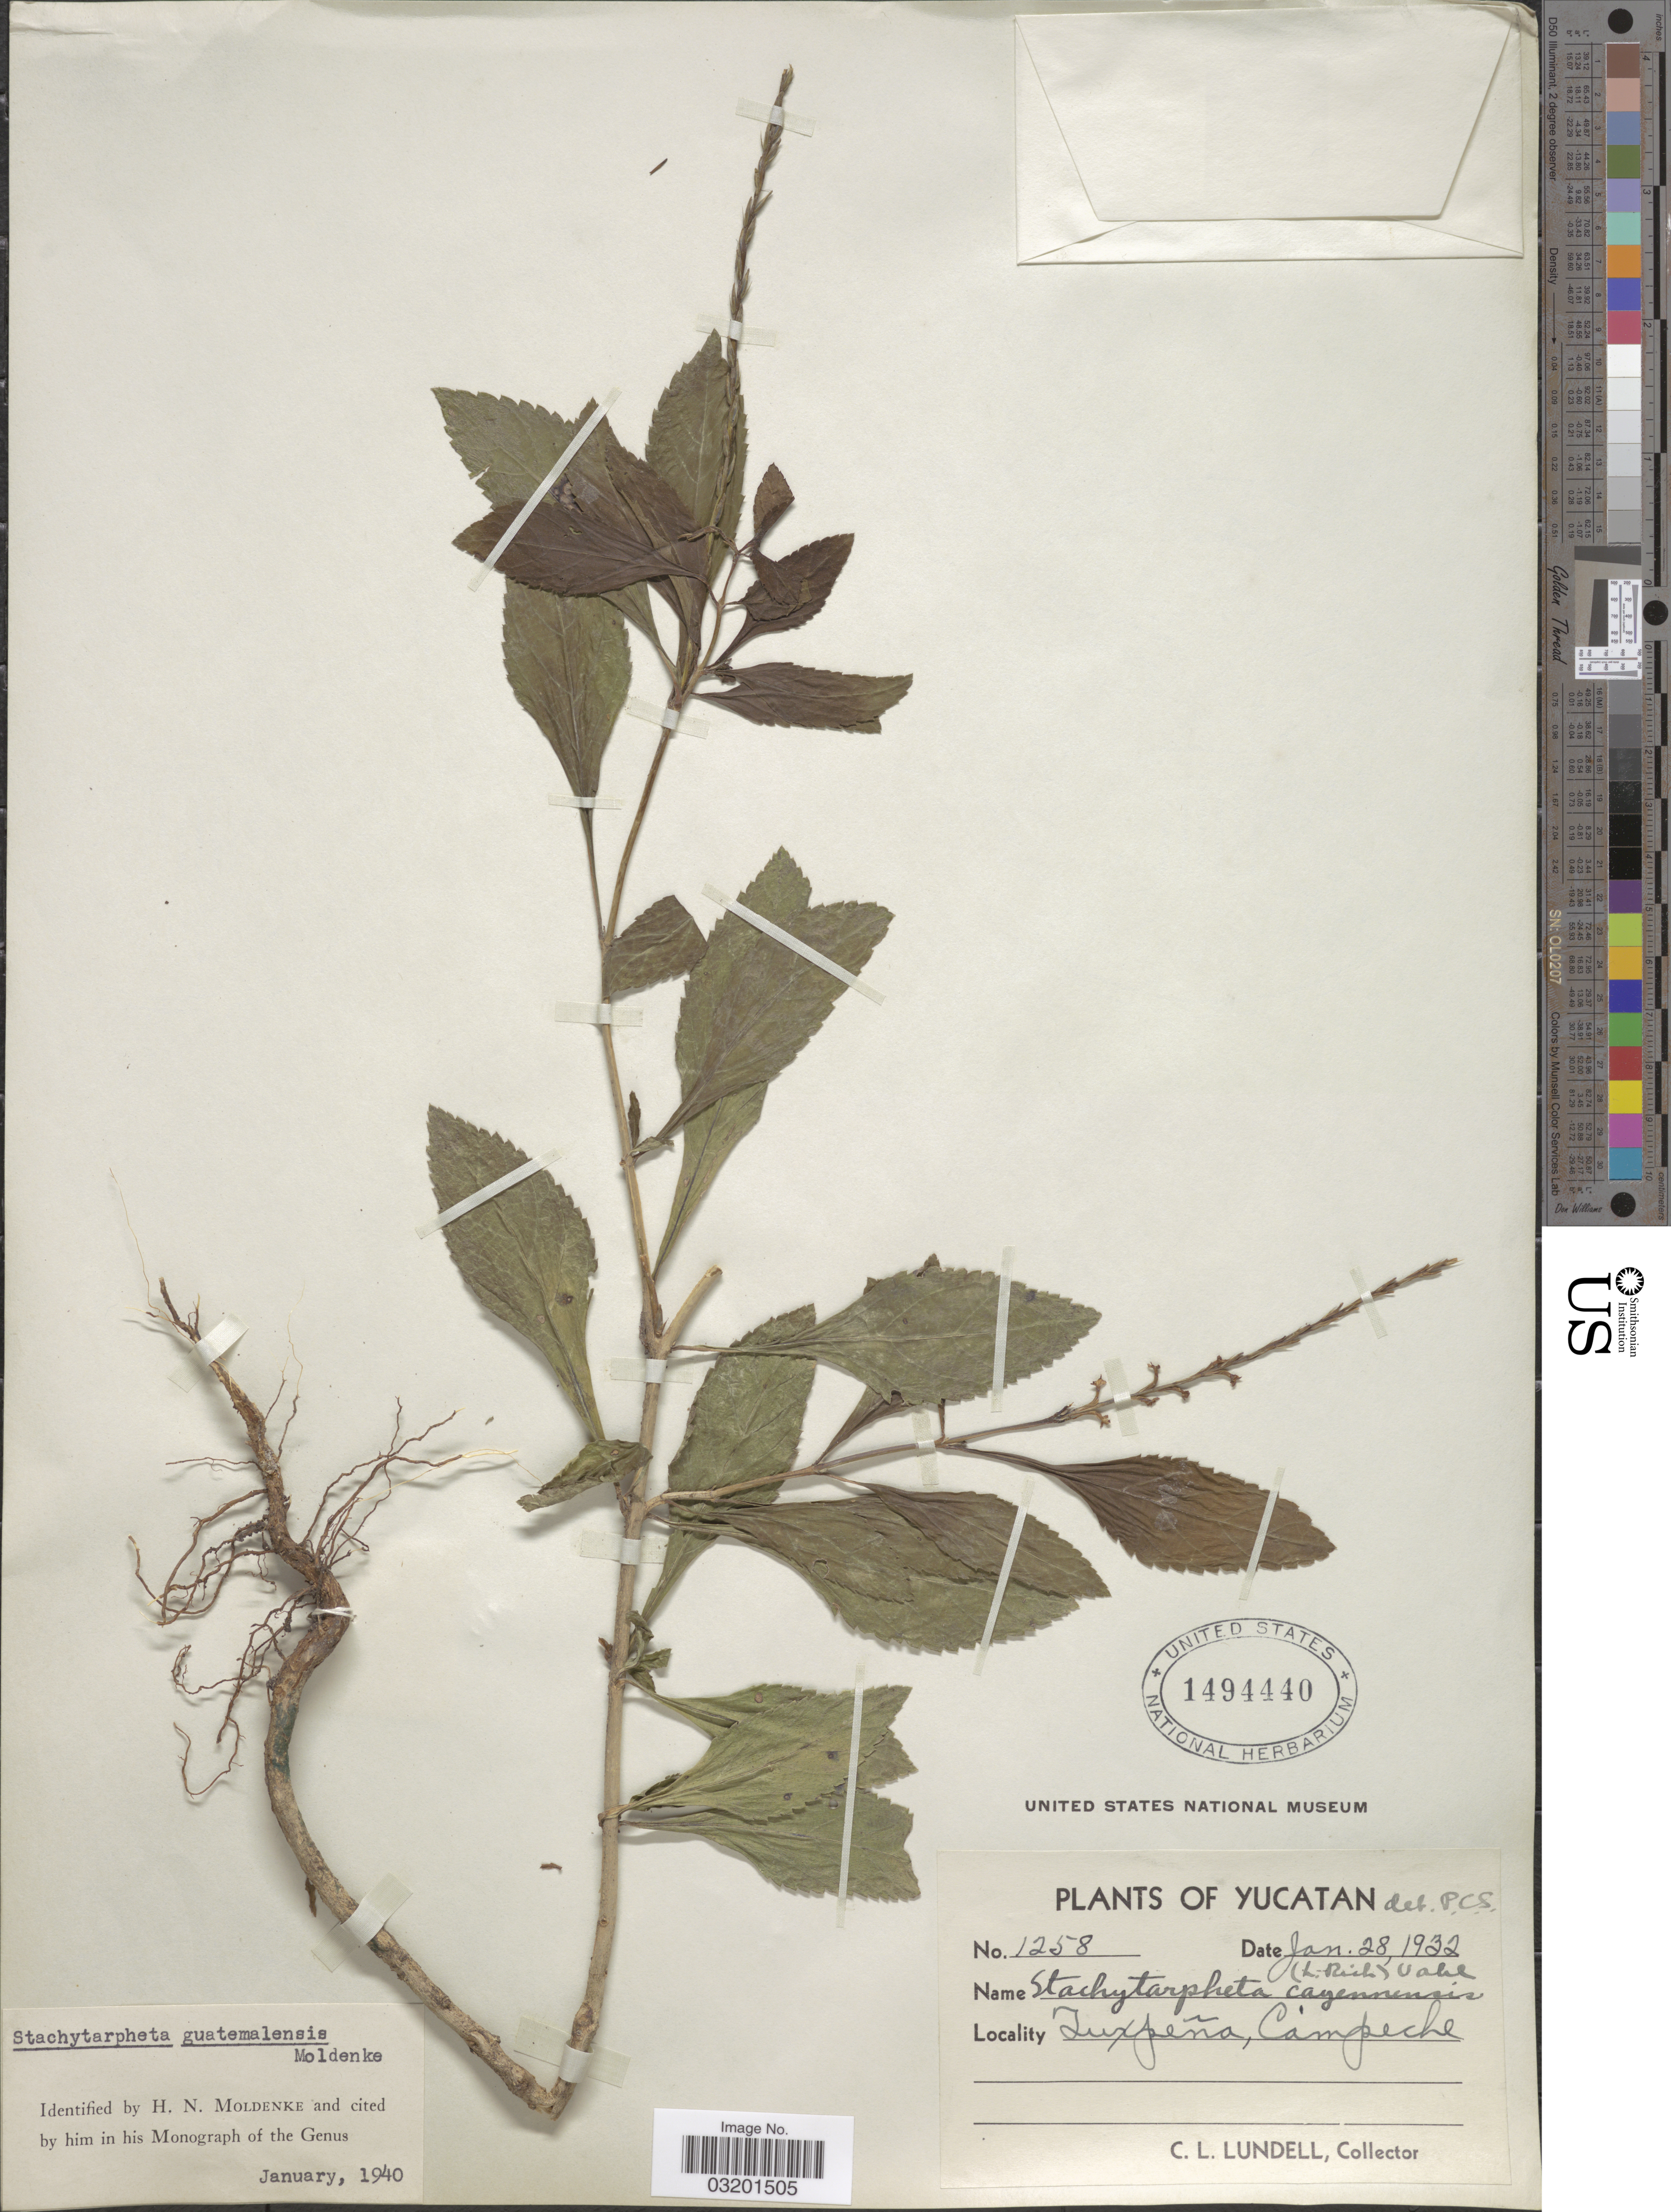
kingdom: Plantae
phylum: Tracheophyta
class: Magnoliopsida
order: Lamiales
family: Verbenaceae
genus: Stachytarpheta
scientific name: Stachytarpheta guatemalensis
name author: Moldenke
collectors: C. L. Lundell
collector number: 1258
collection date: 1932-01-28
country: Mexico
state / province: Campeche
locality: Tuxpeña, Campeche.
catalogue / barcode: US 1494440